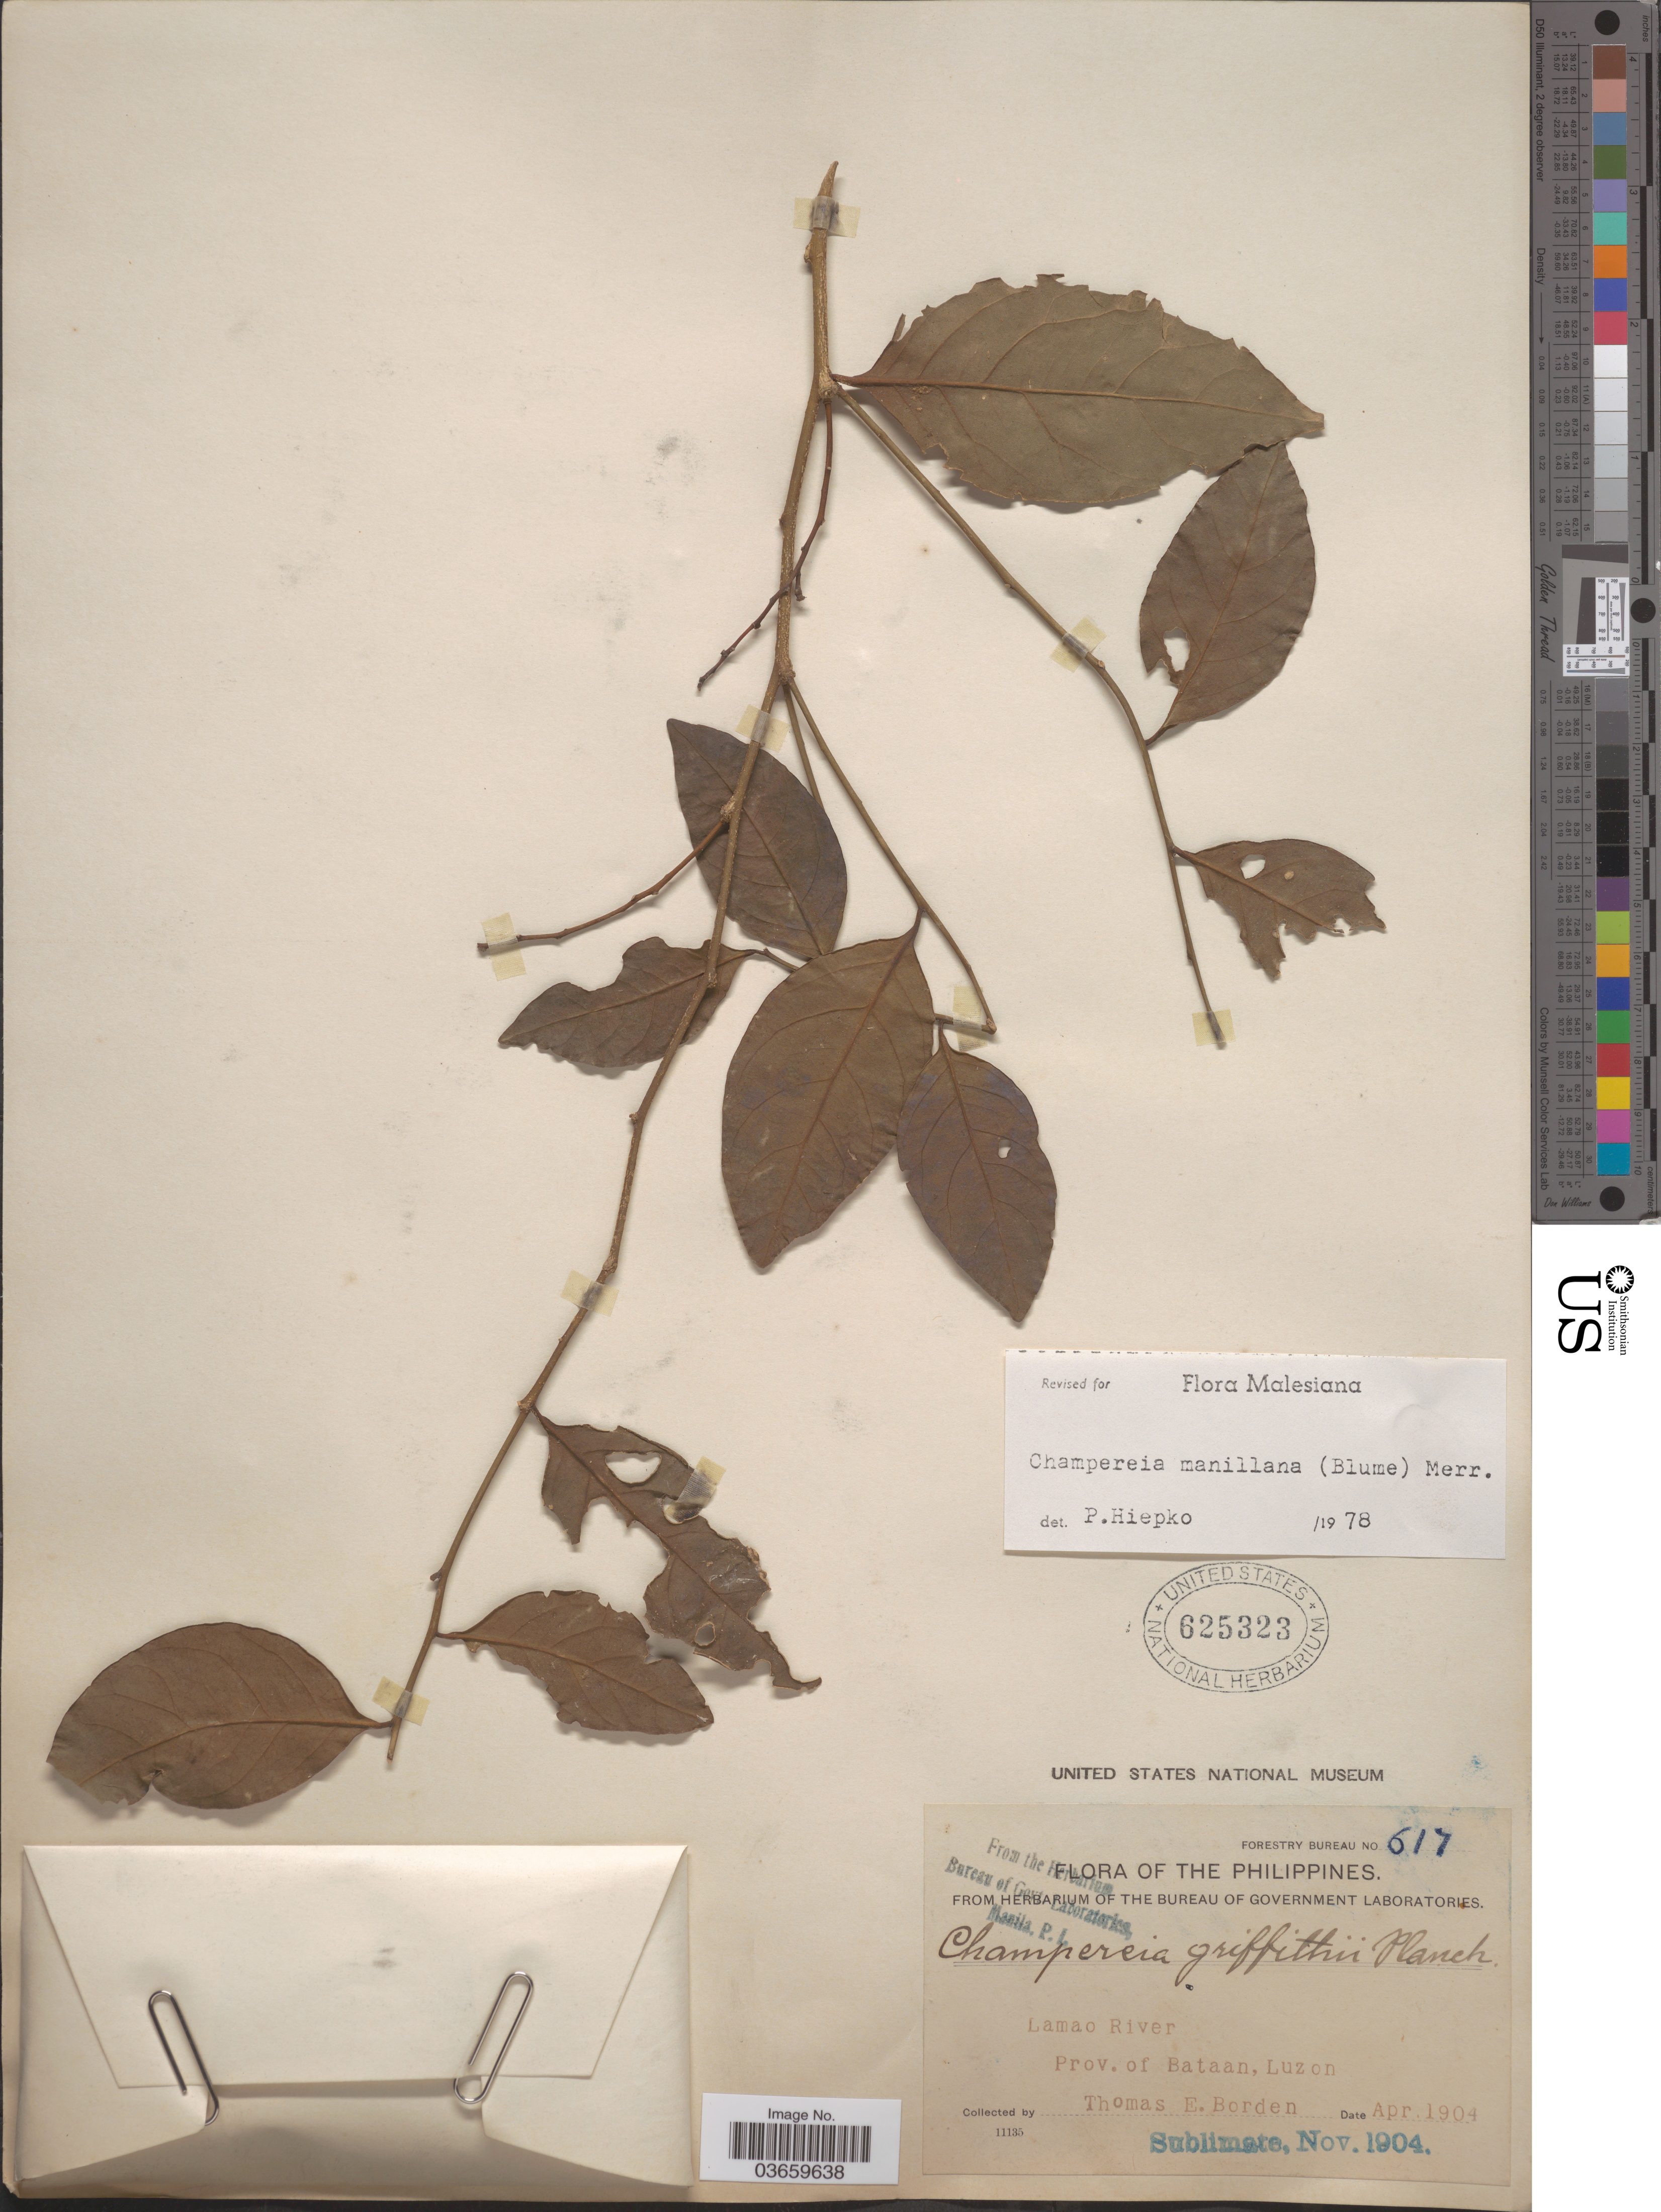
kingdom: Plantae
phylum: Tracheophyta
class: Magnoliopsida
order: Santalales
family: Opiliaceae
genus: Champereia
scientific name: Champereia manillana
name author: (Blume) Merr.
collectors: T. E. Borden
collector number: Forestry Bureau 617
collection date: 1904-04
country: Philippines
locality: Lamao River, Prov. of Bataan, Luzon.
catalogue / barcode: US 625323